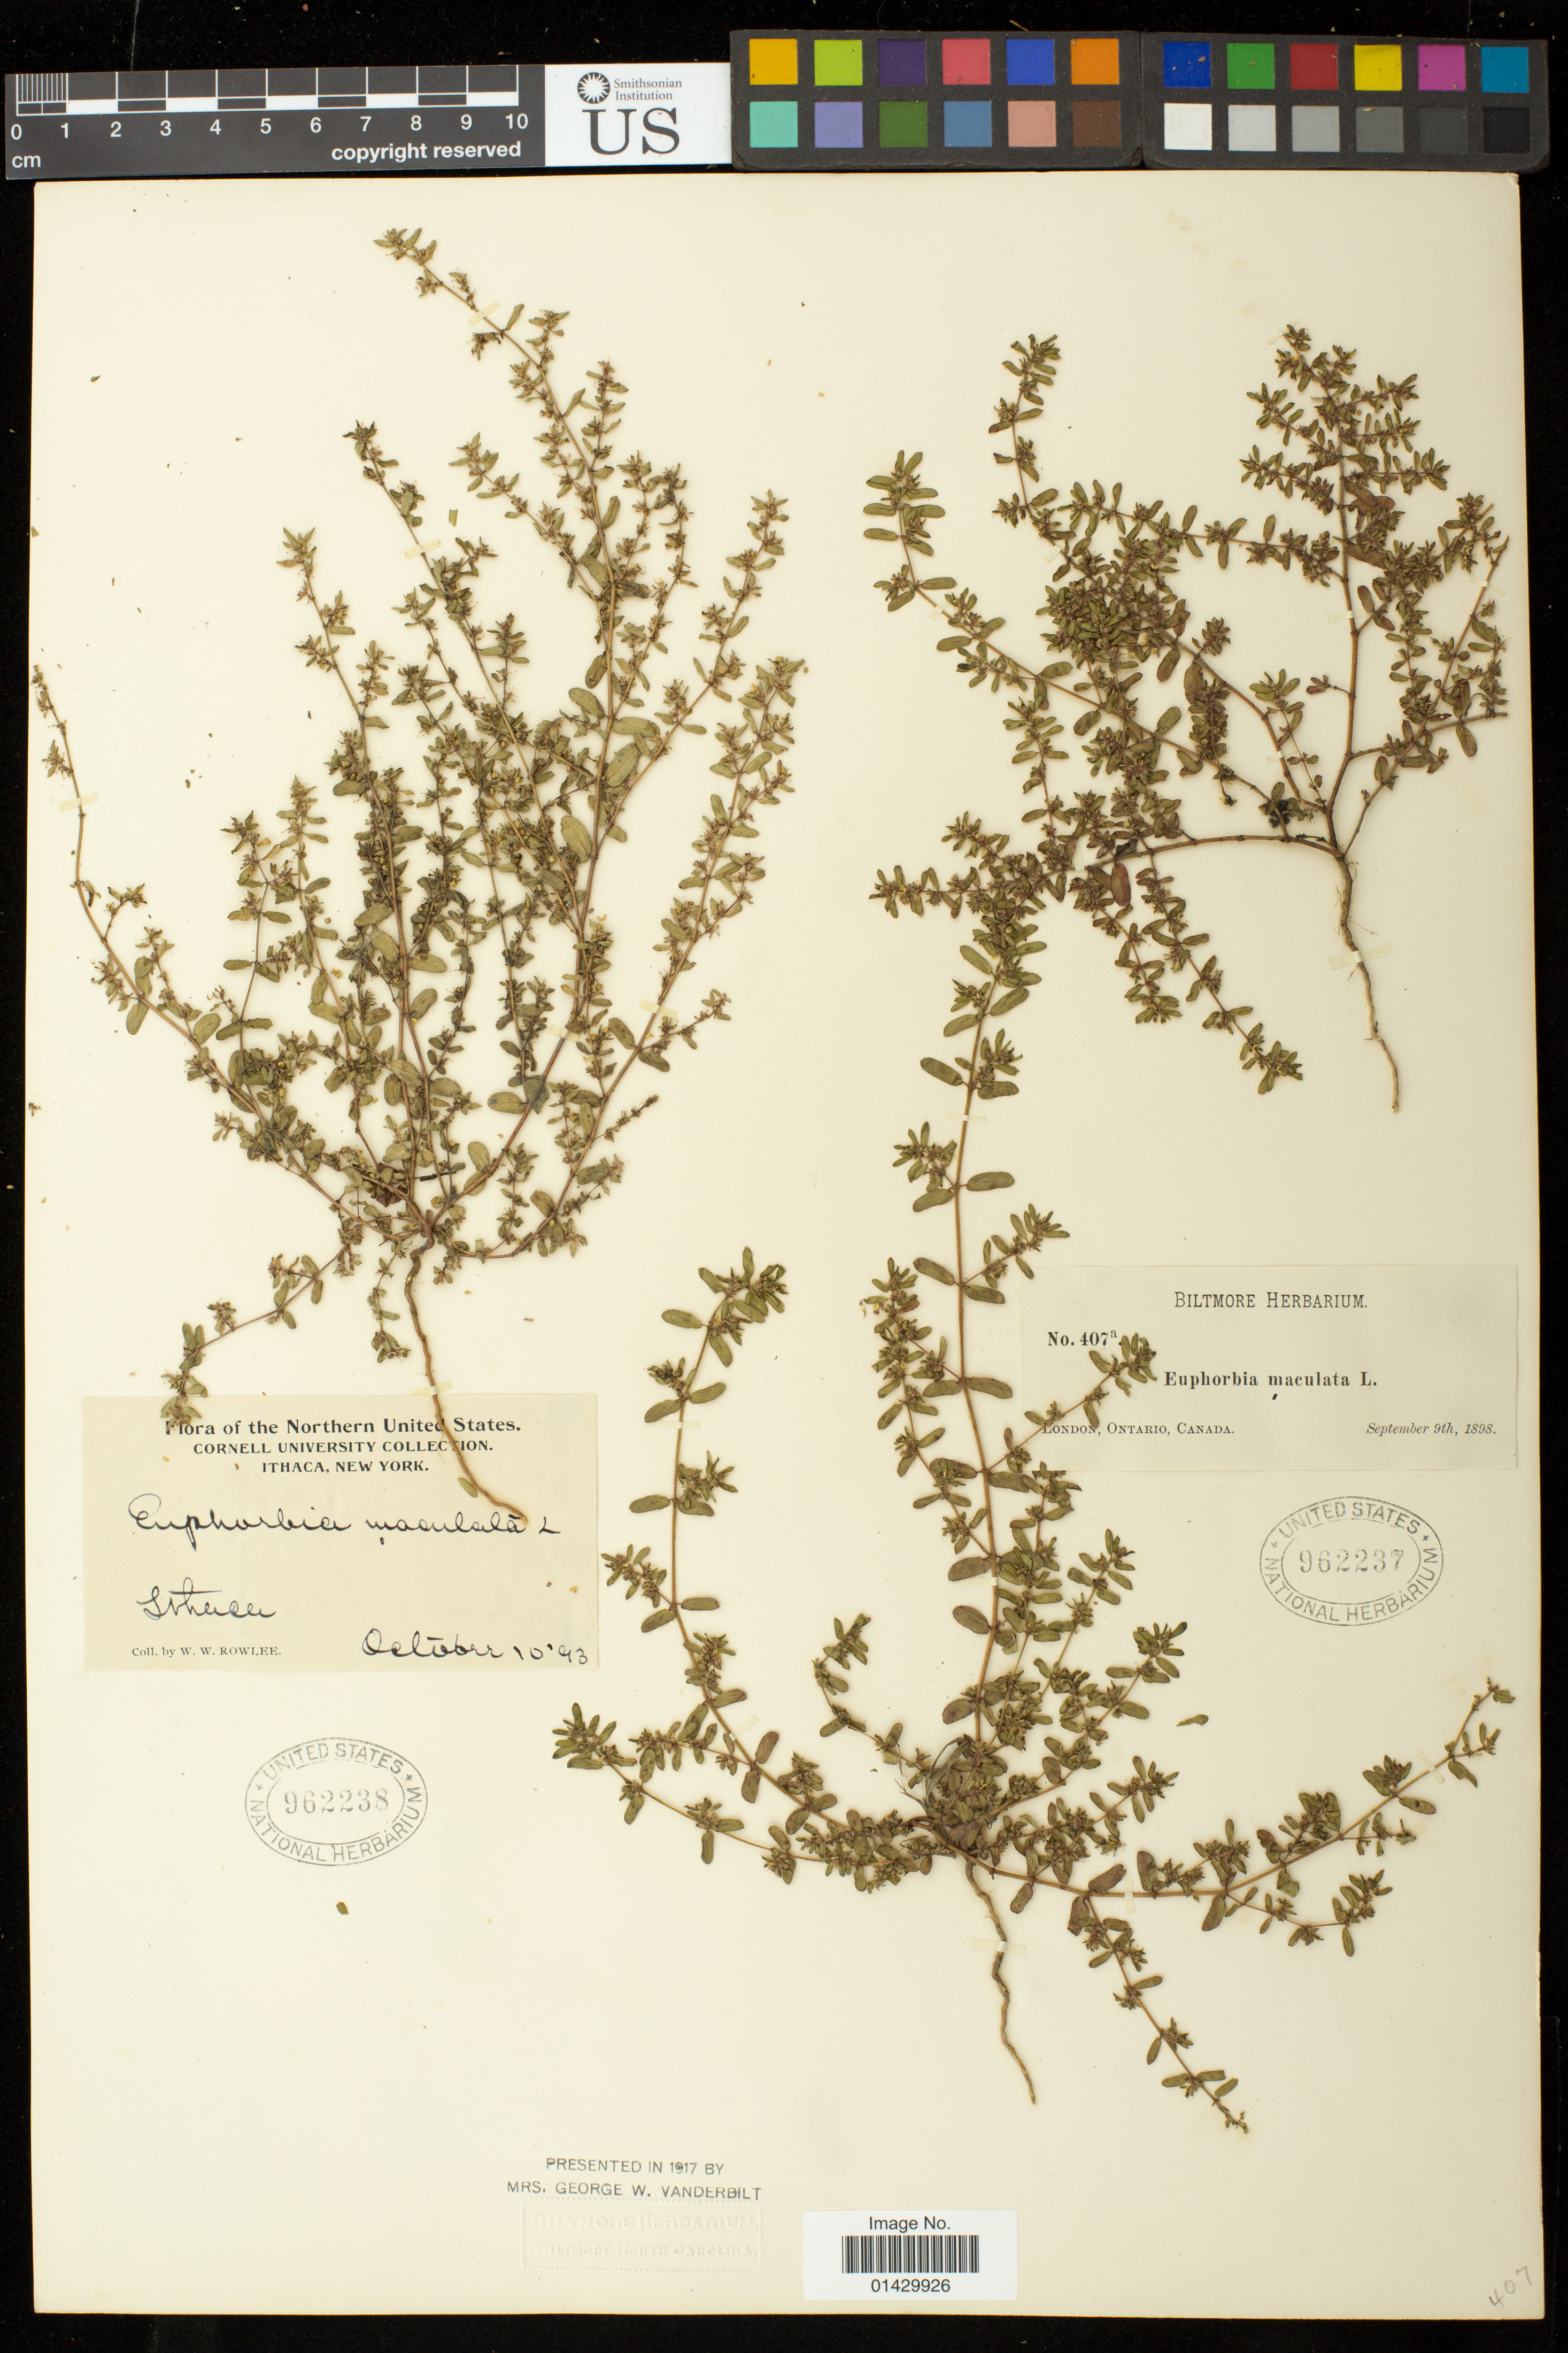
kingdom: Plantae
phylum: Tracheophyta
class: Magnoliopsida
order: Malpighiales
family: Euphorbiaceae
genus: Euphorbia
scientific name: Euphorbia maculata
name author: L.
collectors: W. W. Rowlee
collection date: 1893-10-10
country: United States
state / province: New York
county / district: Tompkins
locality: Ithaca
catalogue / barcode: US 962238